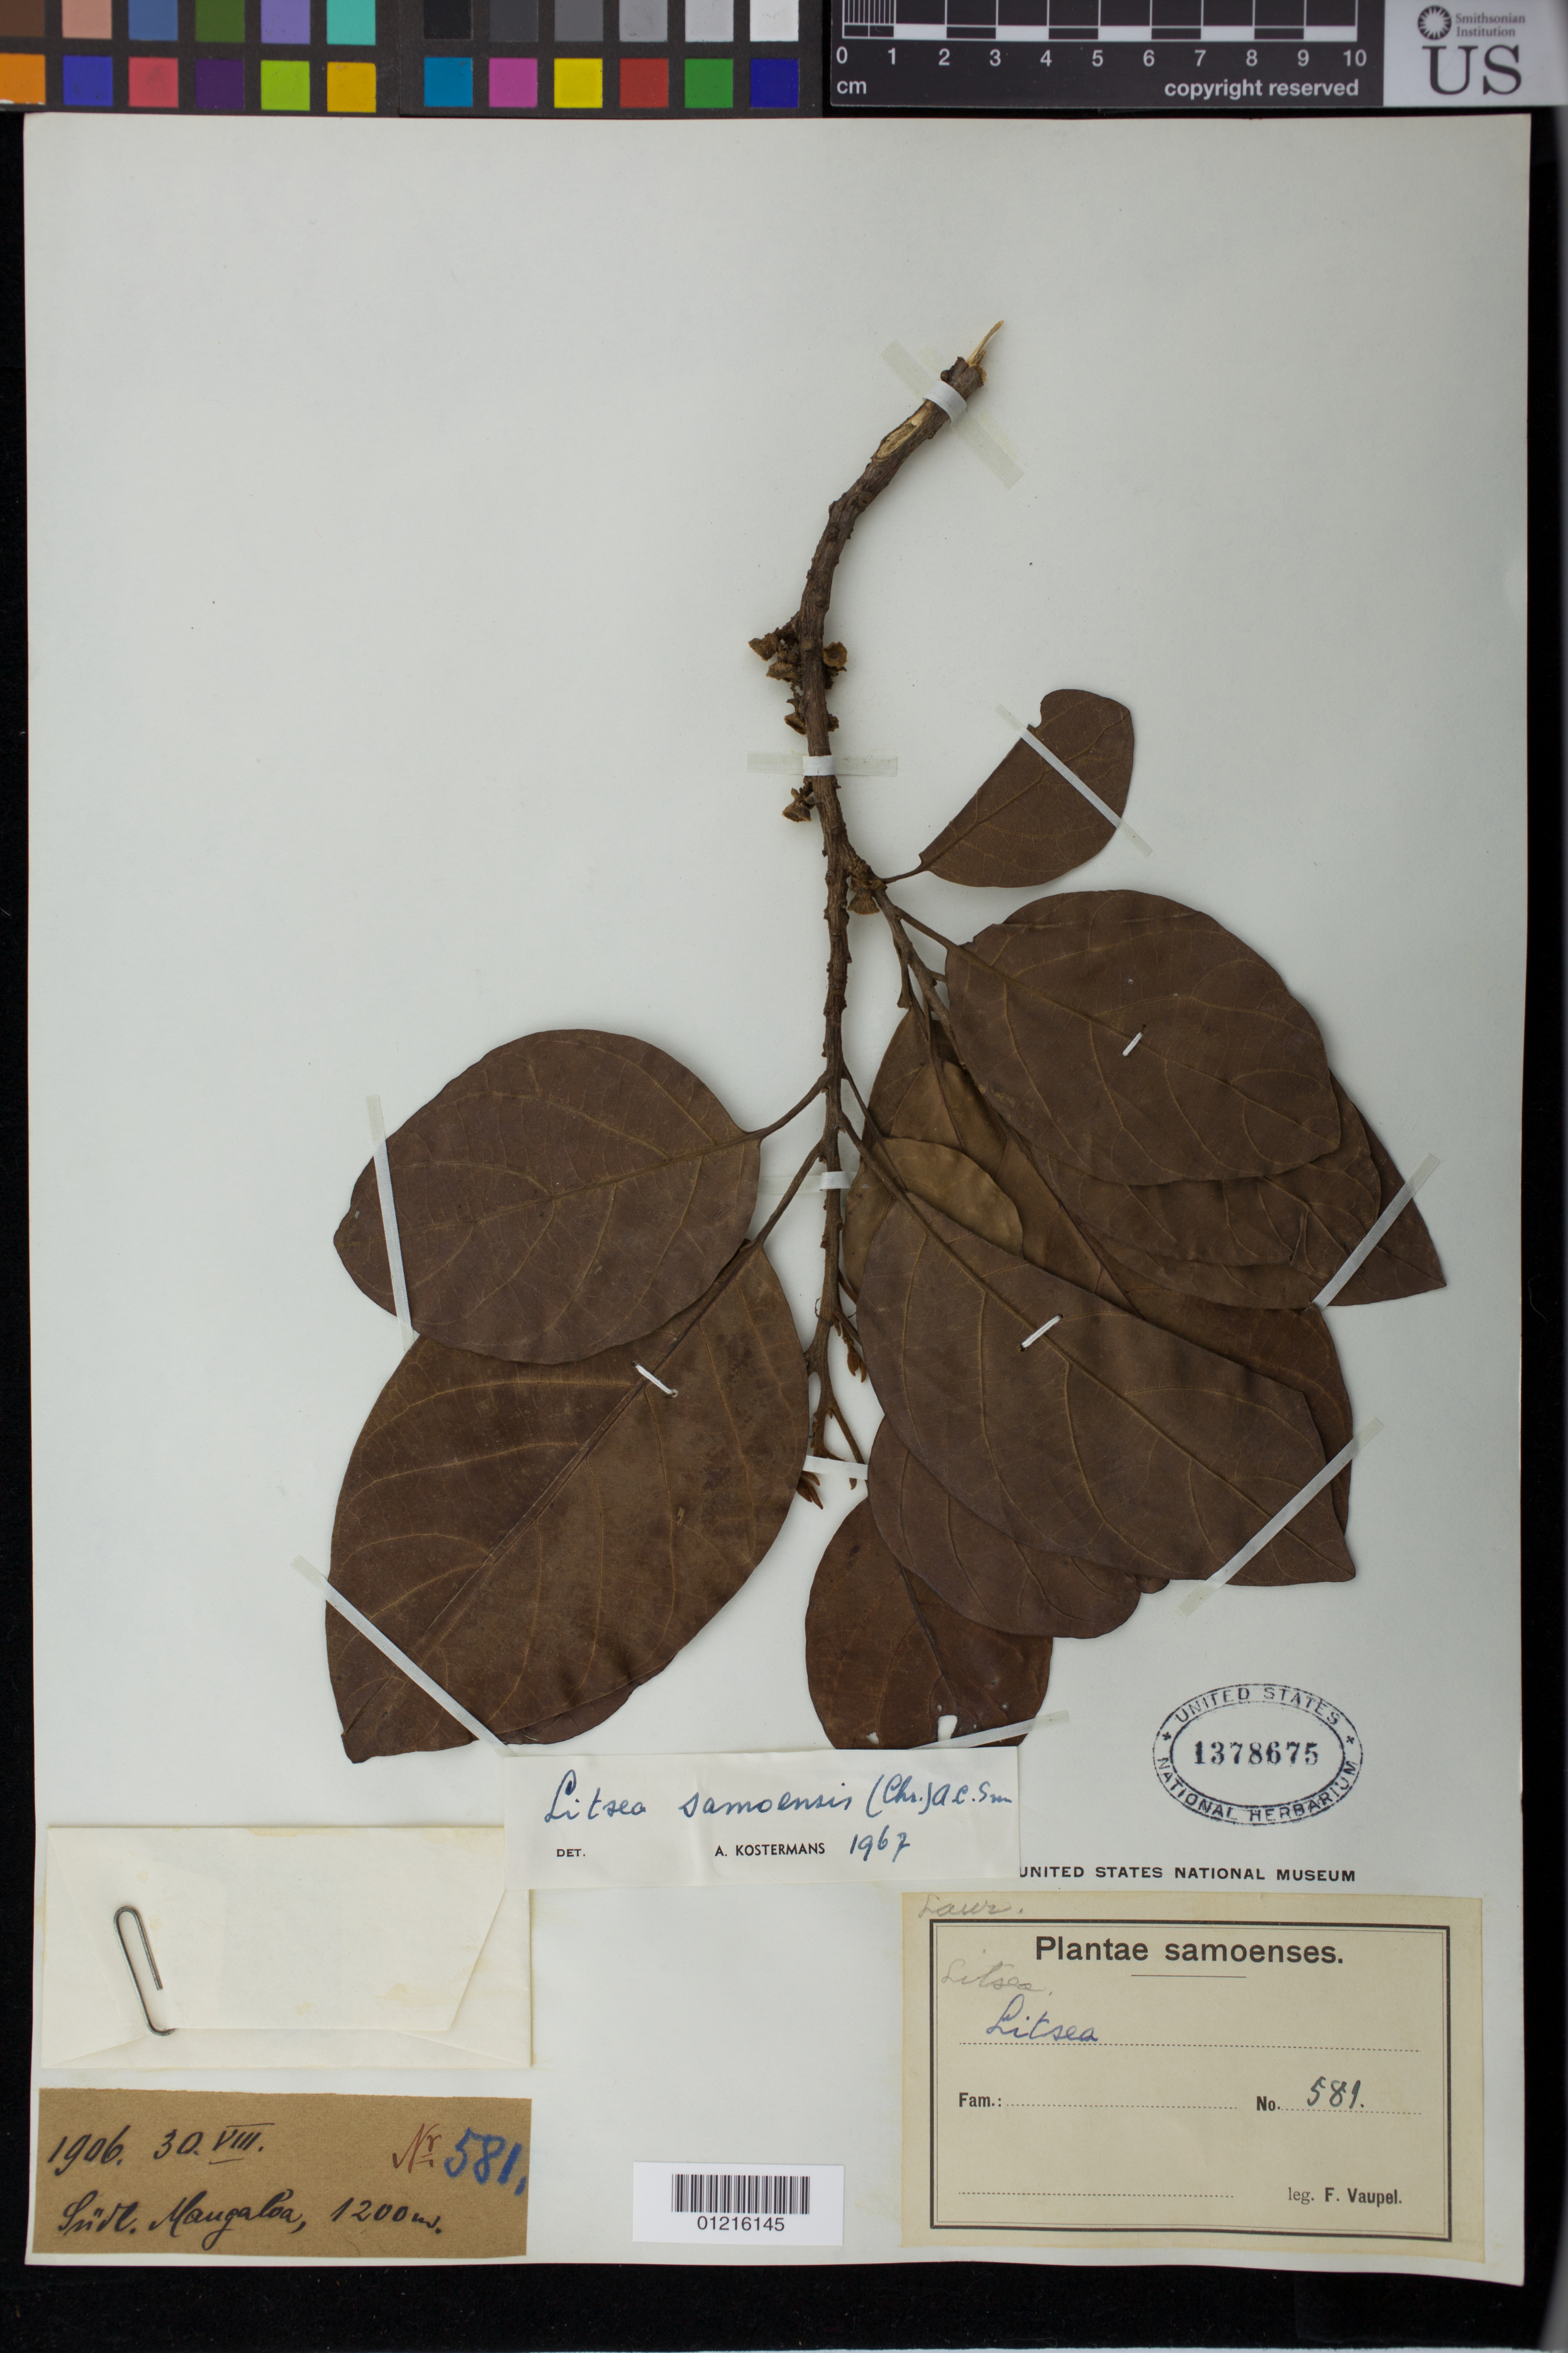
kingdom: Plantae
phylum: Tracheophyta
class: Magnoliopsida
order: Laurales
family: Lauraceae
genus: Litsea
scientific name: Litsea samoensis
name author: (Christoph.) A.C. Sm.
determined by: Kostermans, A. J. G. H.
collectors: F. Vaupel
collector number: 581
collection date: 1906-08-30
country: Samoa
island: Savai'i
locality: Maugaloa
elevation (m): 1200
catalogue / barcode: US 1378675